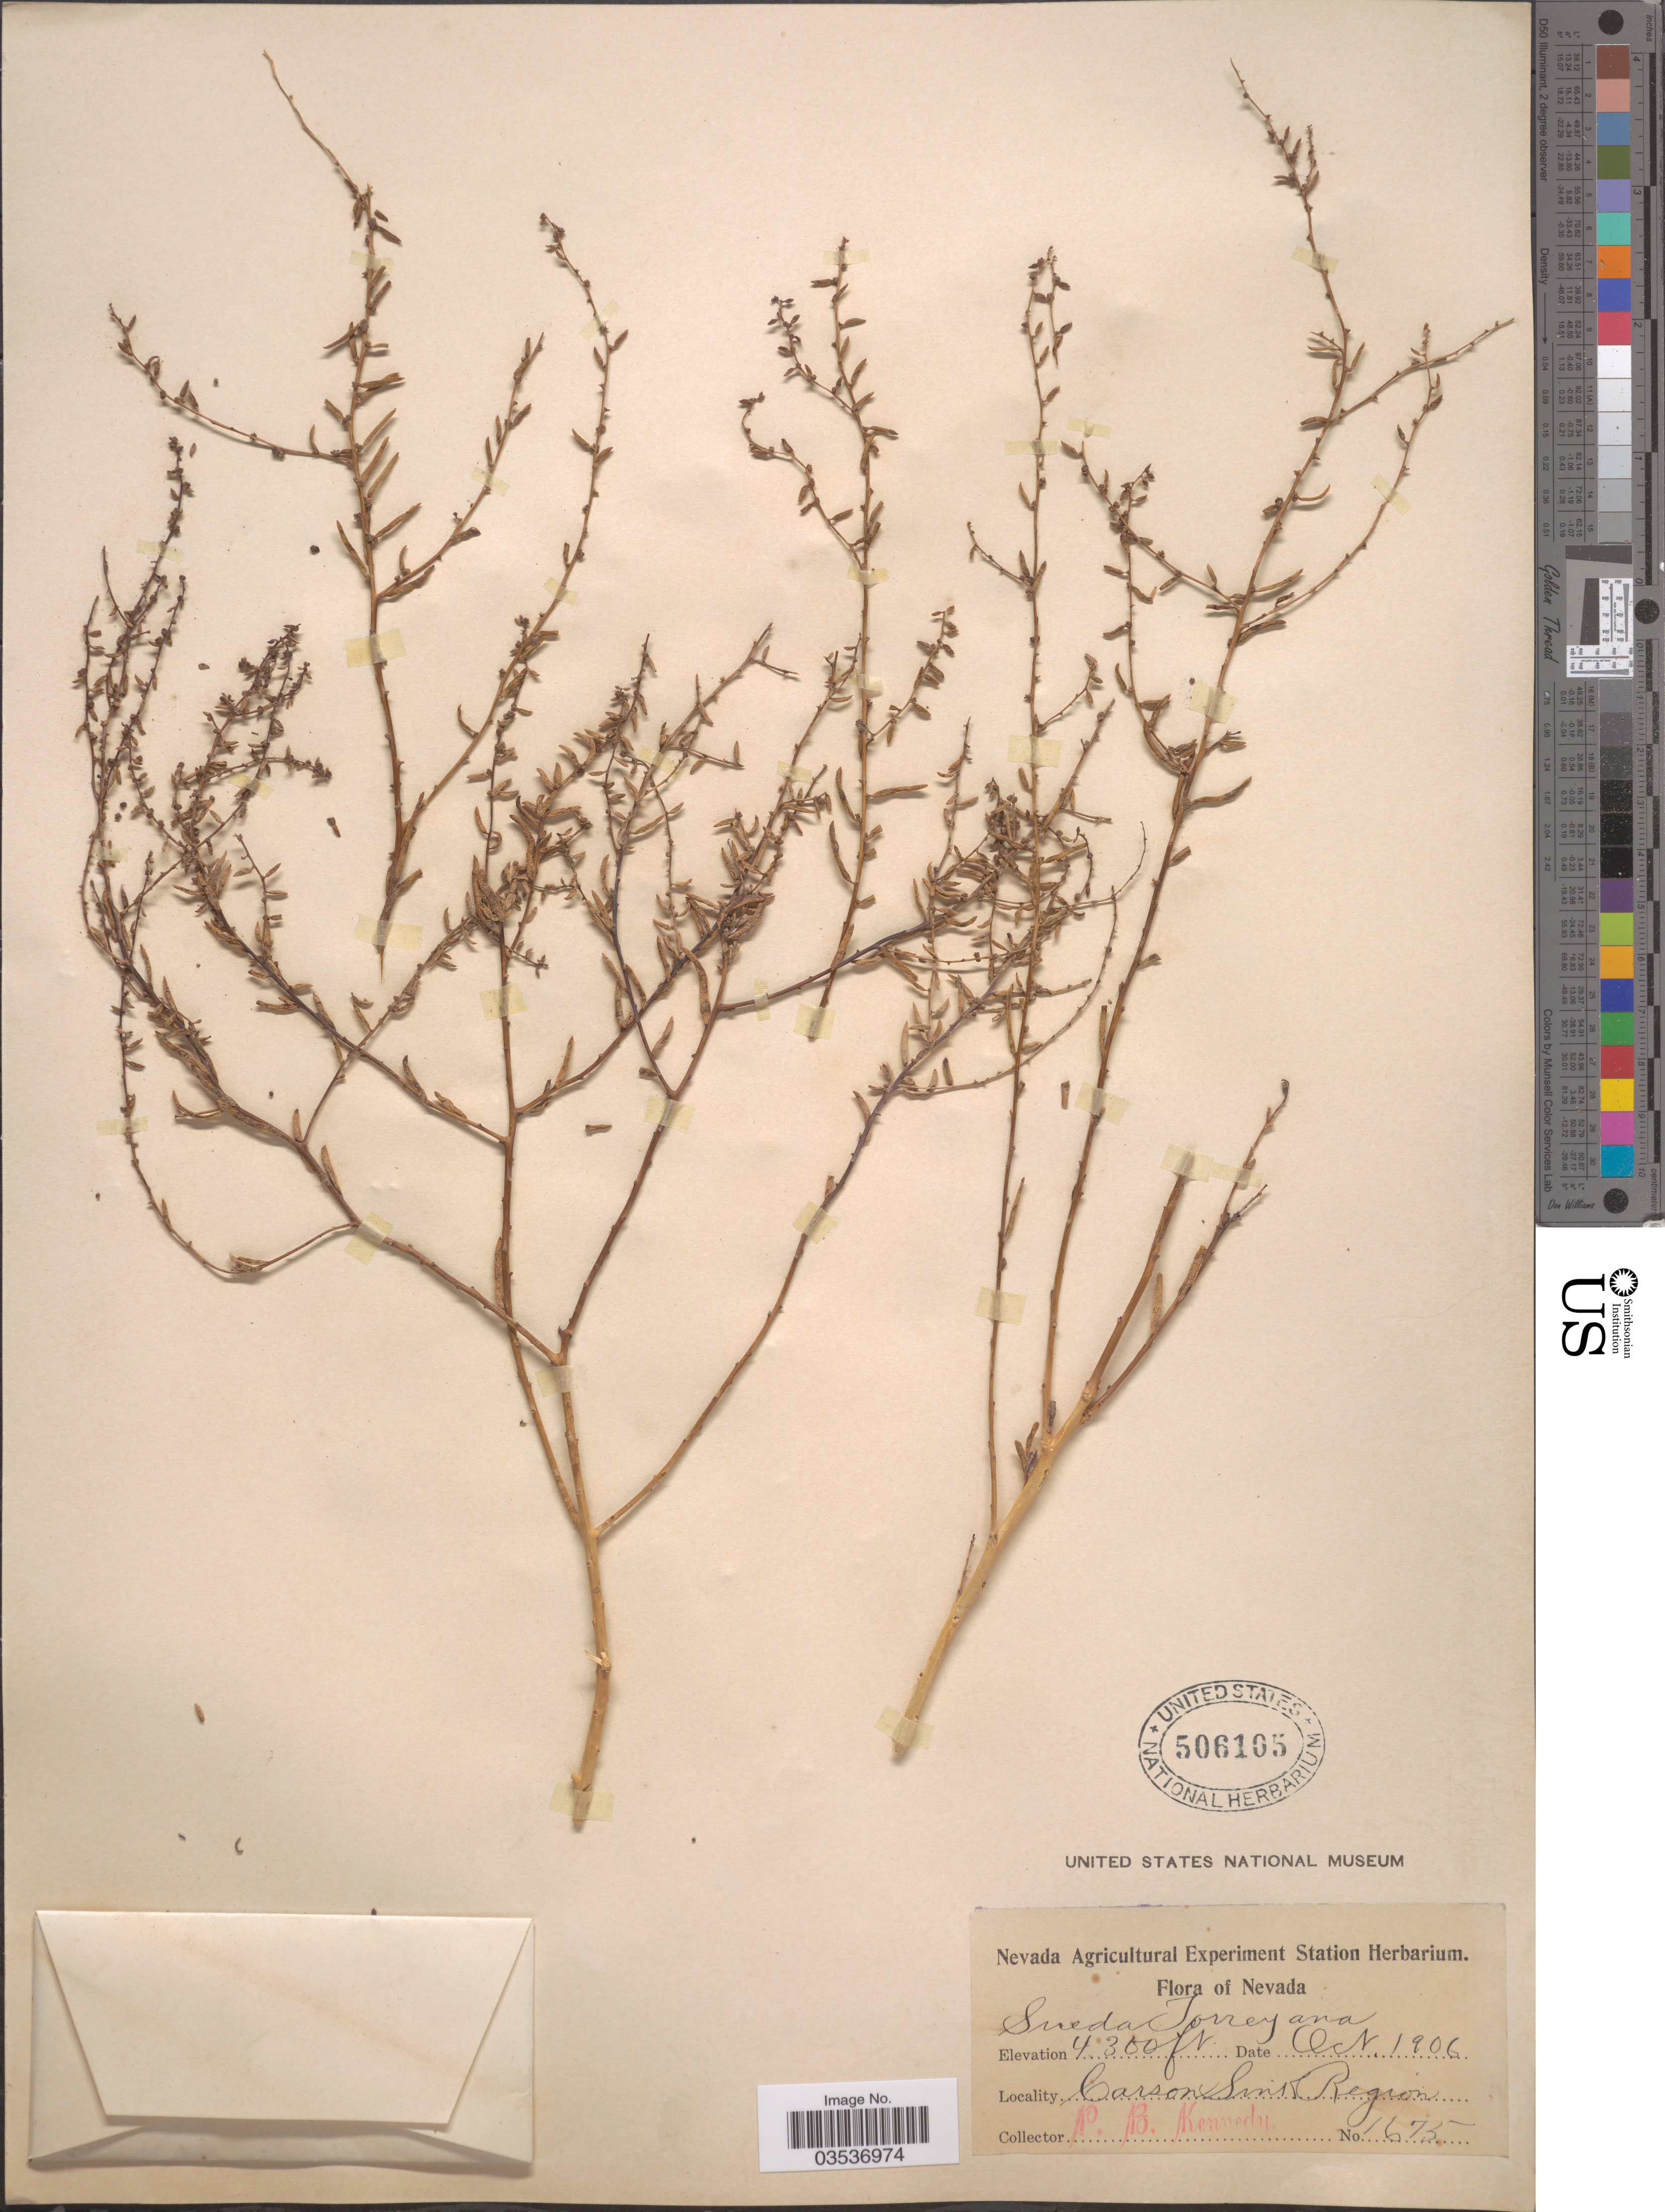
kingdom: Plantae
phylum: Tracheophyta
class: Magnoliopsida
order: Caryophyllales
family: Amaranthaceae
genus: Suaeda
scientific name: Suaeda nigra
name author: (Raf.) J.F. Macbr.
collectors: P. B. Kennedy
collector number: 1675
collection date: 1906-10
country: United States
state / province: Nevada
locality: Carson Sint Region.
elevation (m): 1311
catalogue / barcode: US 506105